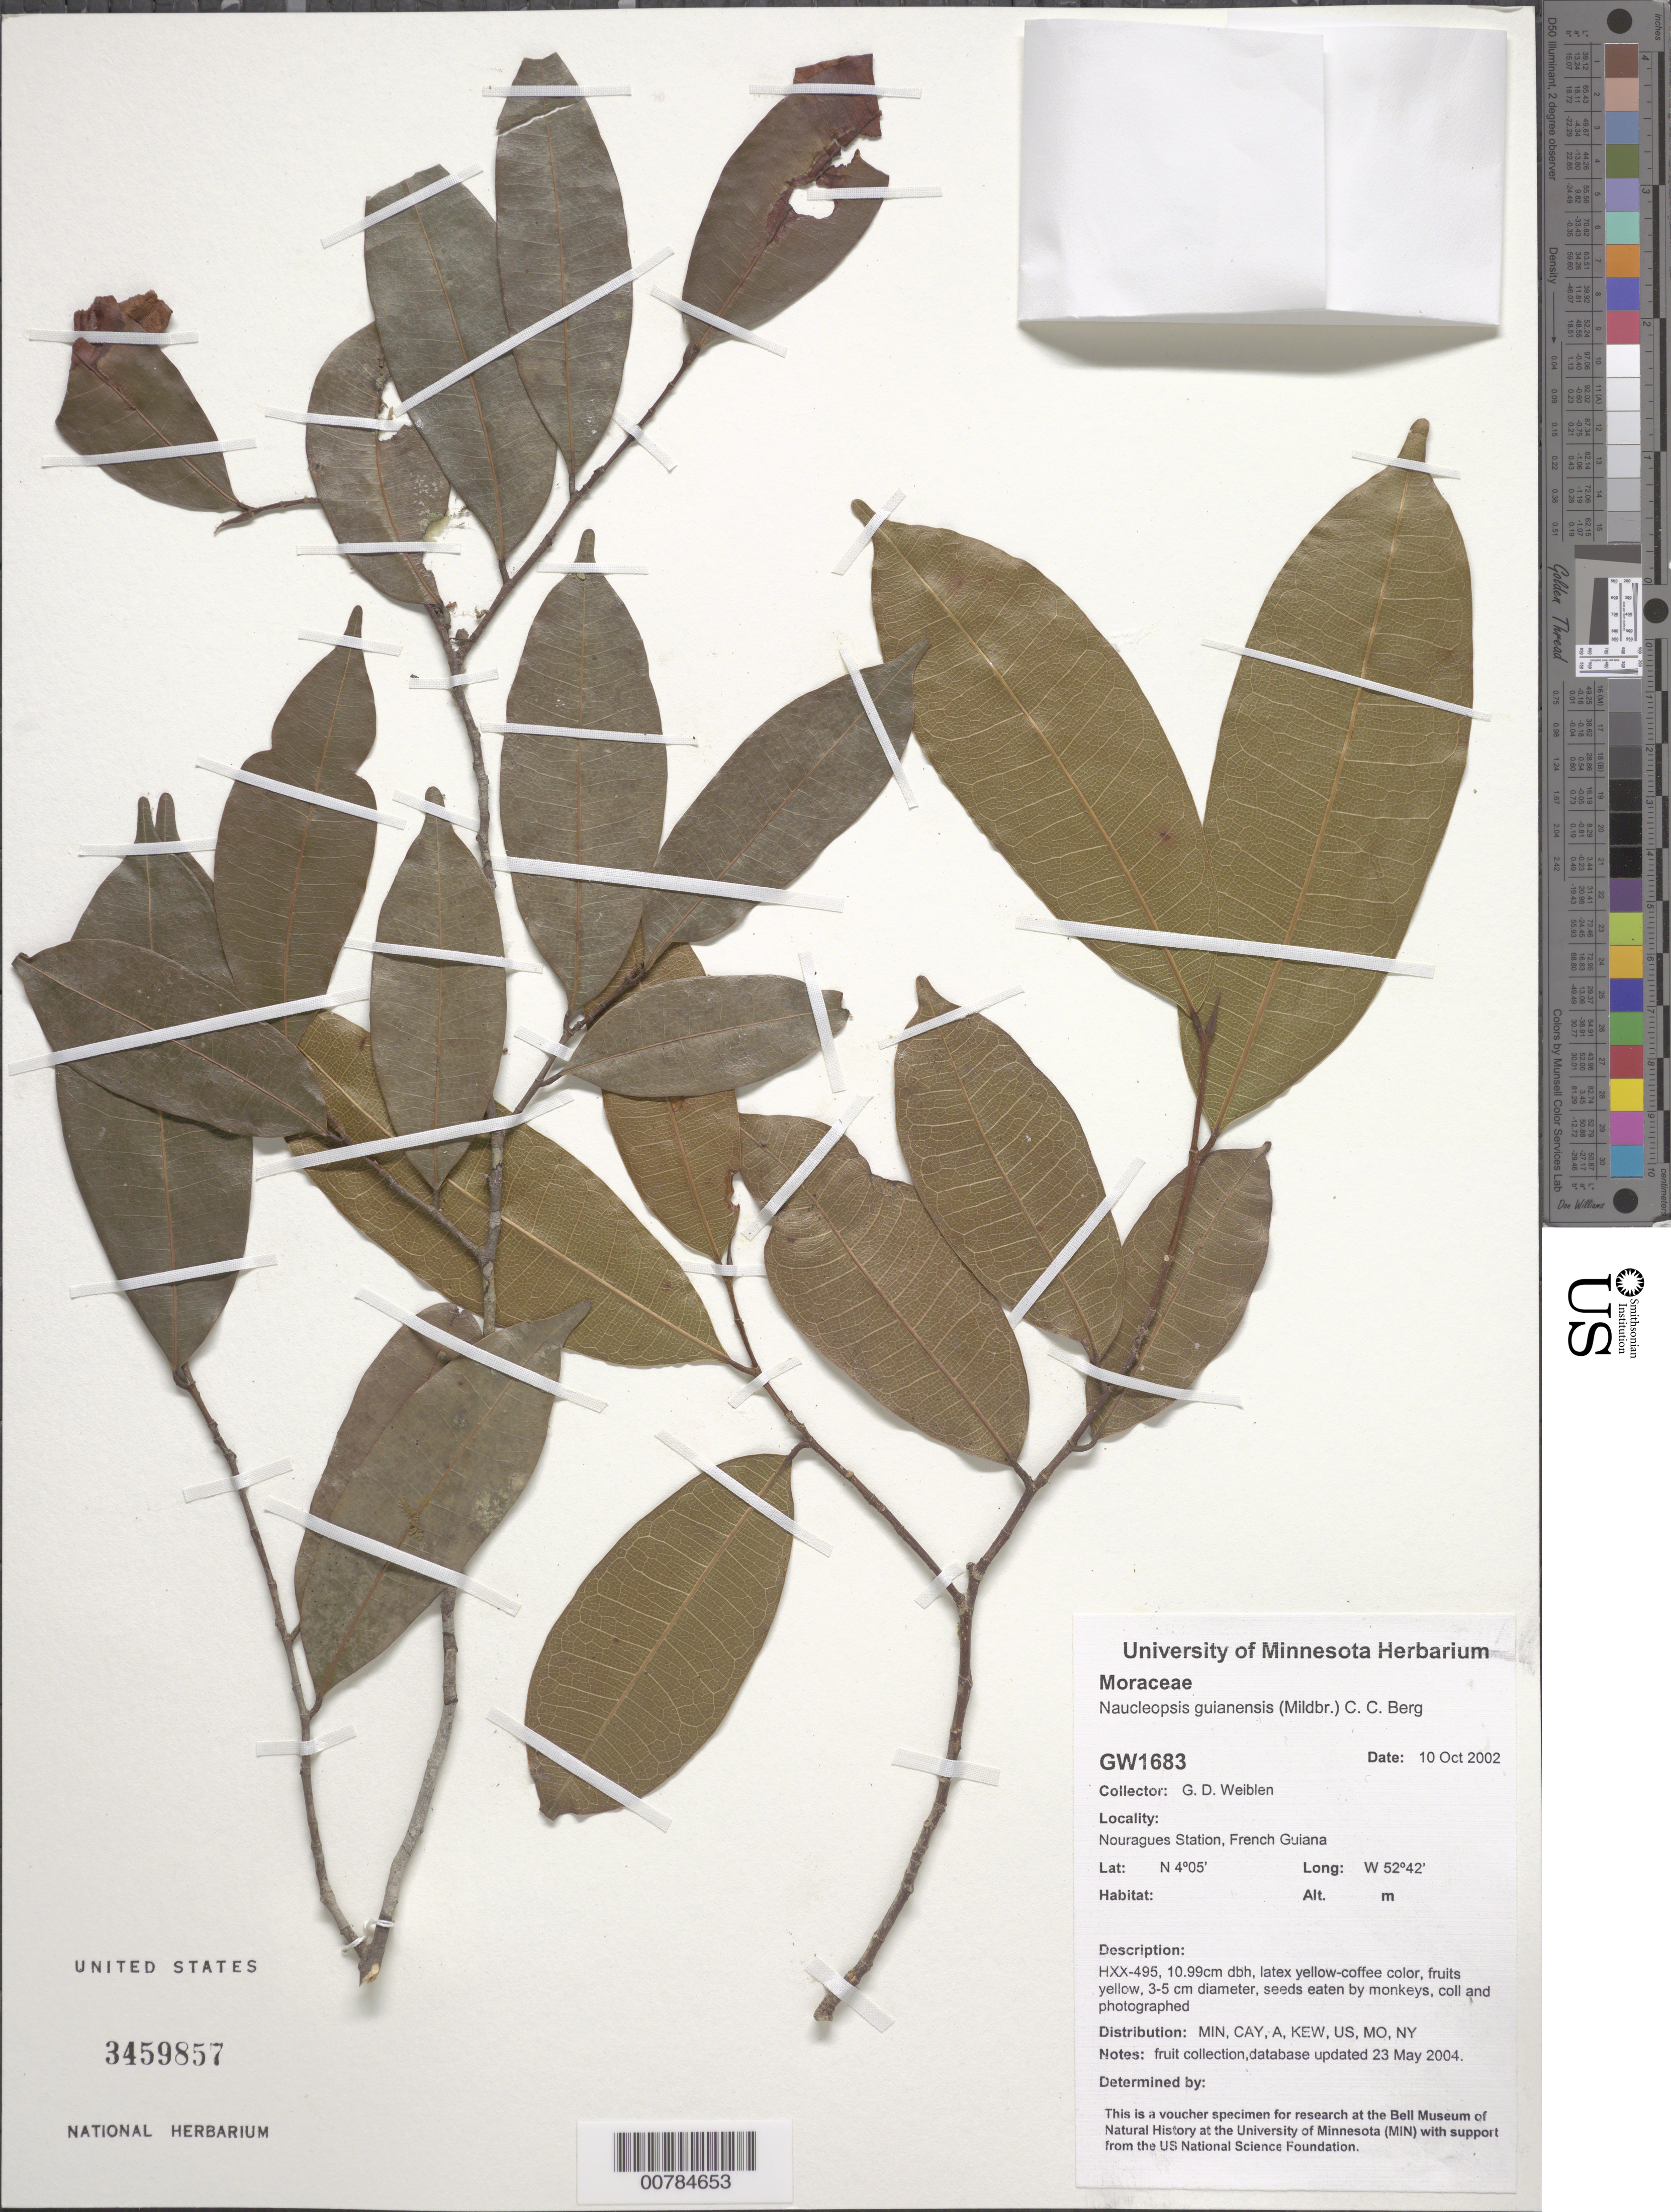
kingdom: Plantae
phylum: Tracheophyta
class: Magnoliopsida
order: Rosales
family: Moraceae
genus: Naucleopsis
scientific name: Naucleopsis guianensis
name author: (Mildbr.) C.C. Berg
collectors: G. D. Weiblen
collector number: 1683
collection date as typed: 10-Oct-02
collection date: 2002-10-10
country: French Guiana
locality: Nouragues Station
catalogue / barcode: US 3459857